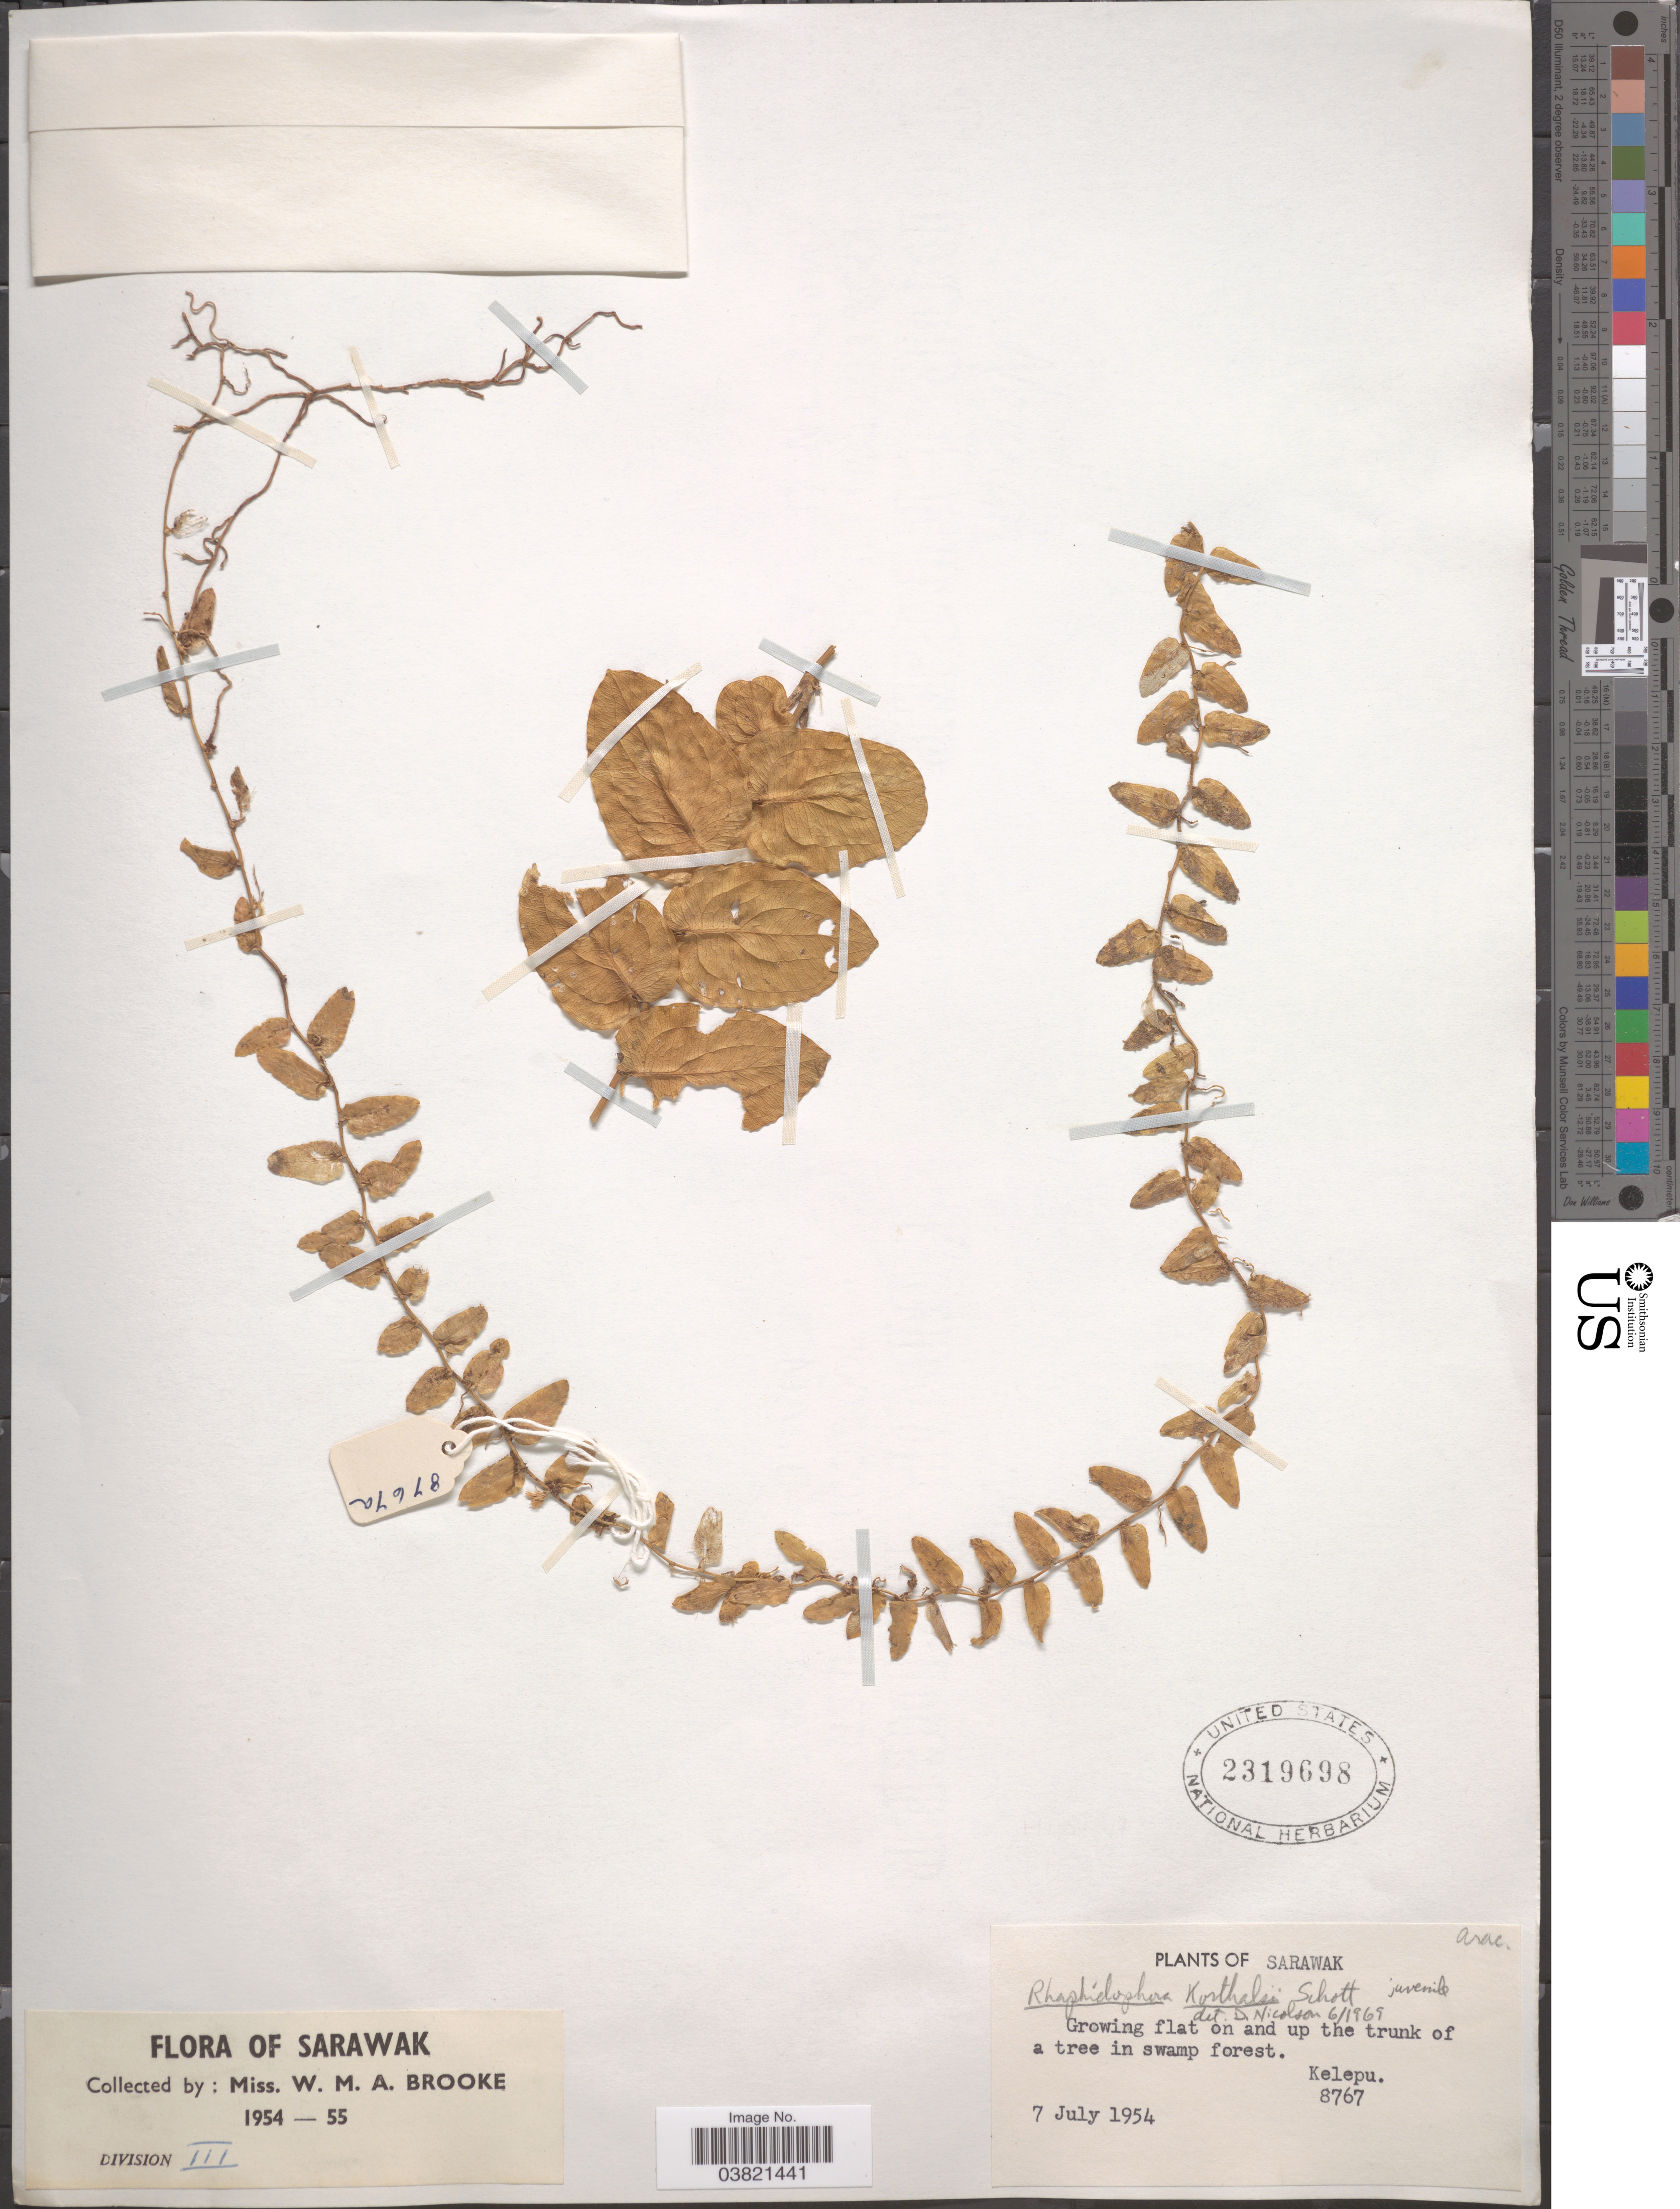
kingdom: Plantae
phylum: Tracheophyta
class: Liliopsida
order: Alismatales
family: Araceae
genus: Rhaphidophora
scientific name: Rhaphidophora korthalsii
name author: Schott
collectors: W. Brooke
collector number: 8767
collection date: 1954-07-07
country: Malaysia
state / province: Sarawak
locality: Division III. [unsure placement] Kelepu.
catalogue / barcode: US 2319698